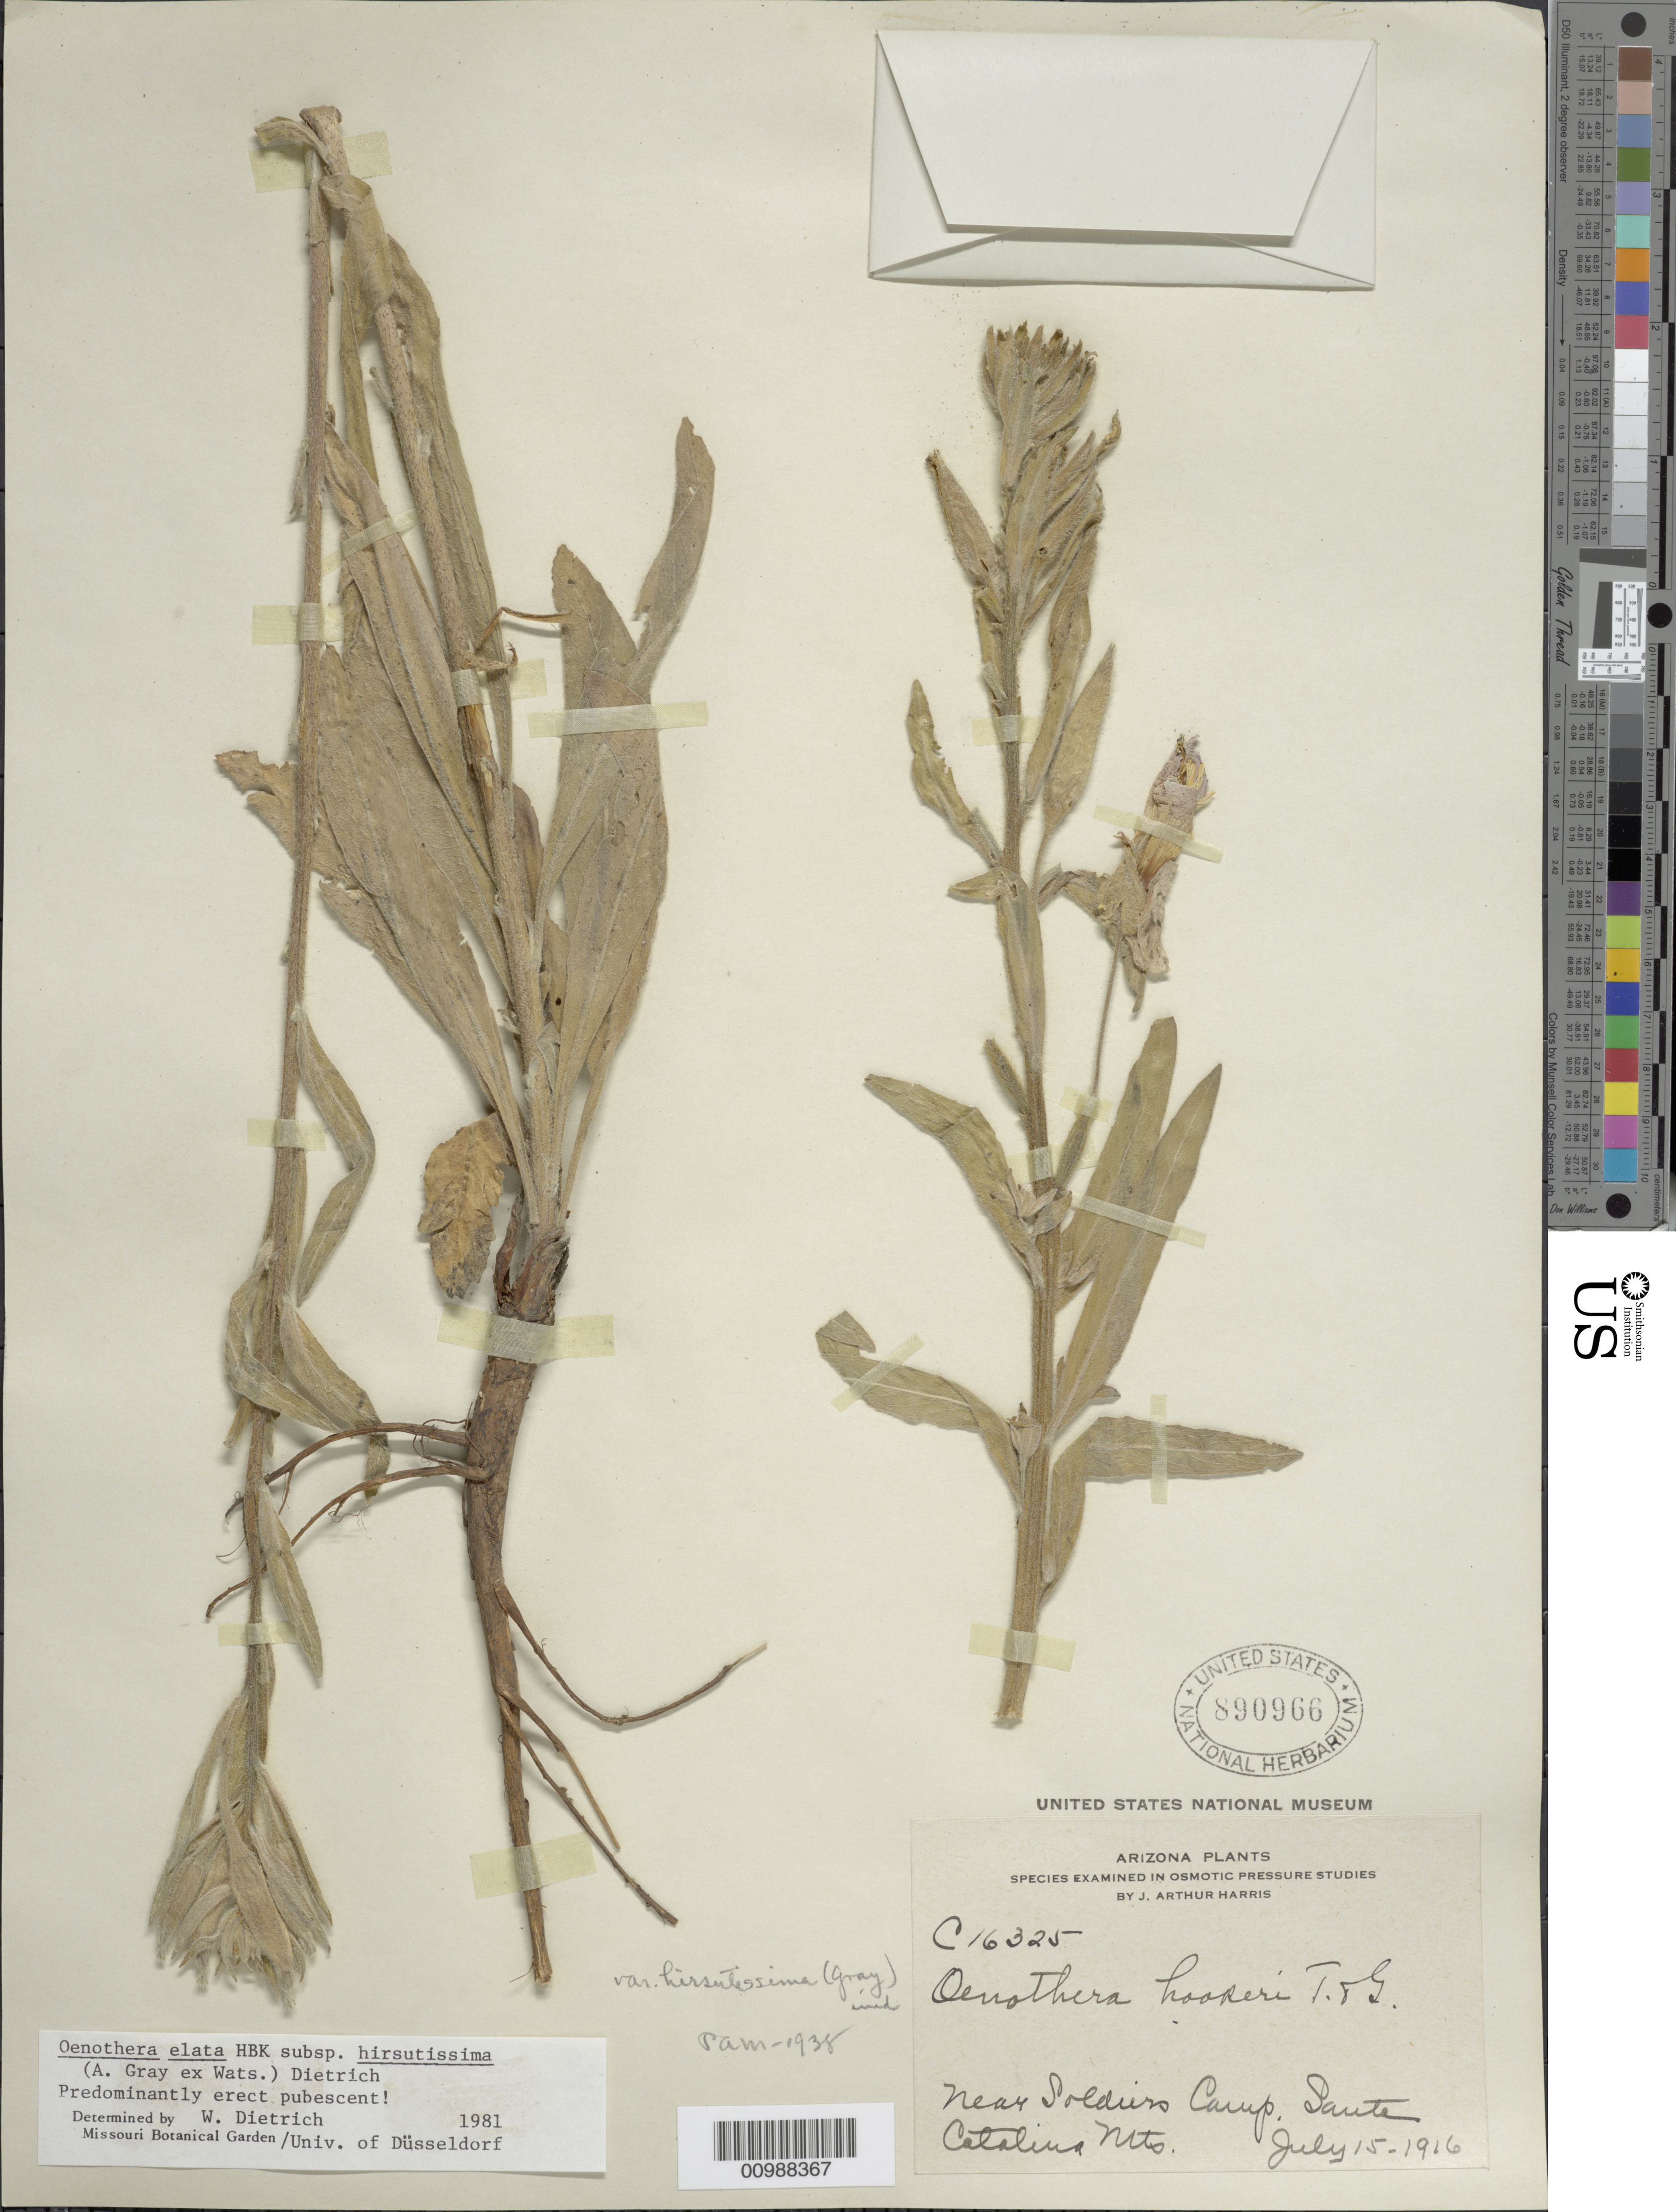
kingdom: Plantae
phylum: Tracheophyta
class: Magnoliopsida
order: Myrtales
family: Onagraceae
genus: Oenothera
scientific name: Oenothera elata subsp. hirsutissima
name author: (A. Gray ex S. Watson) W. Dietr.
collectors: A. Harris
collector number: C16325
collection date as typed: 15 Jul 1916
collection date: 1916-07-15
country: United States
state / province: Arizona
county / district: Pima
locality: Near Soldiers Camp, Santa Catalina Mountains.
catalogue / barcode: US 890966